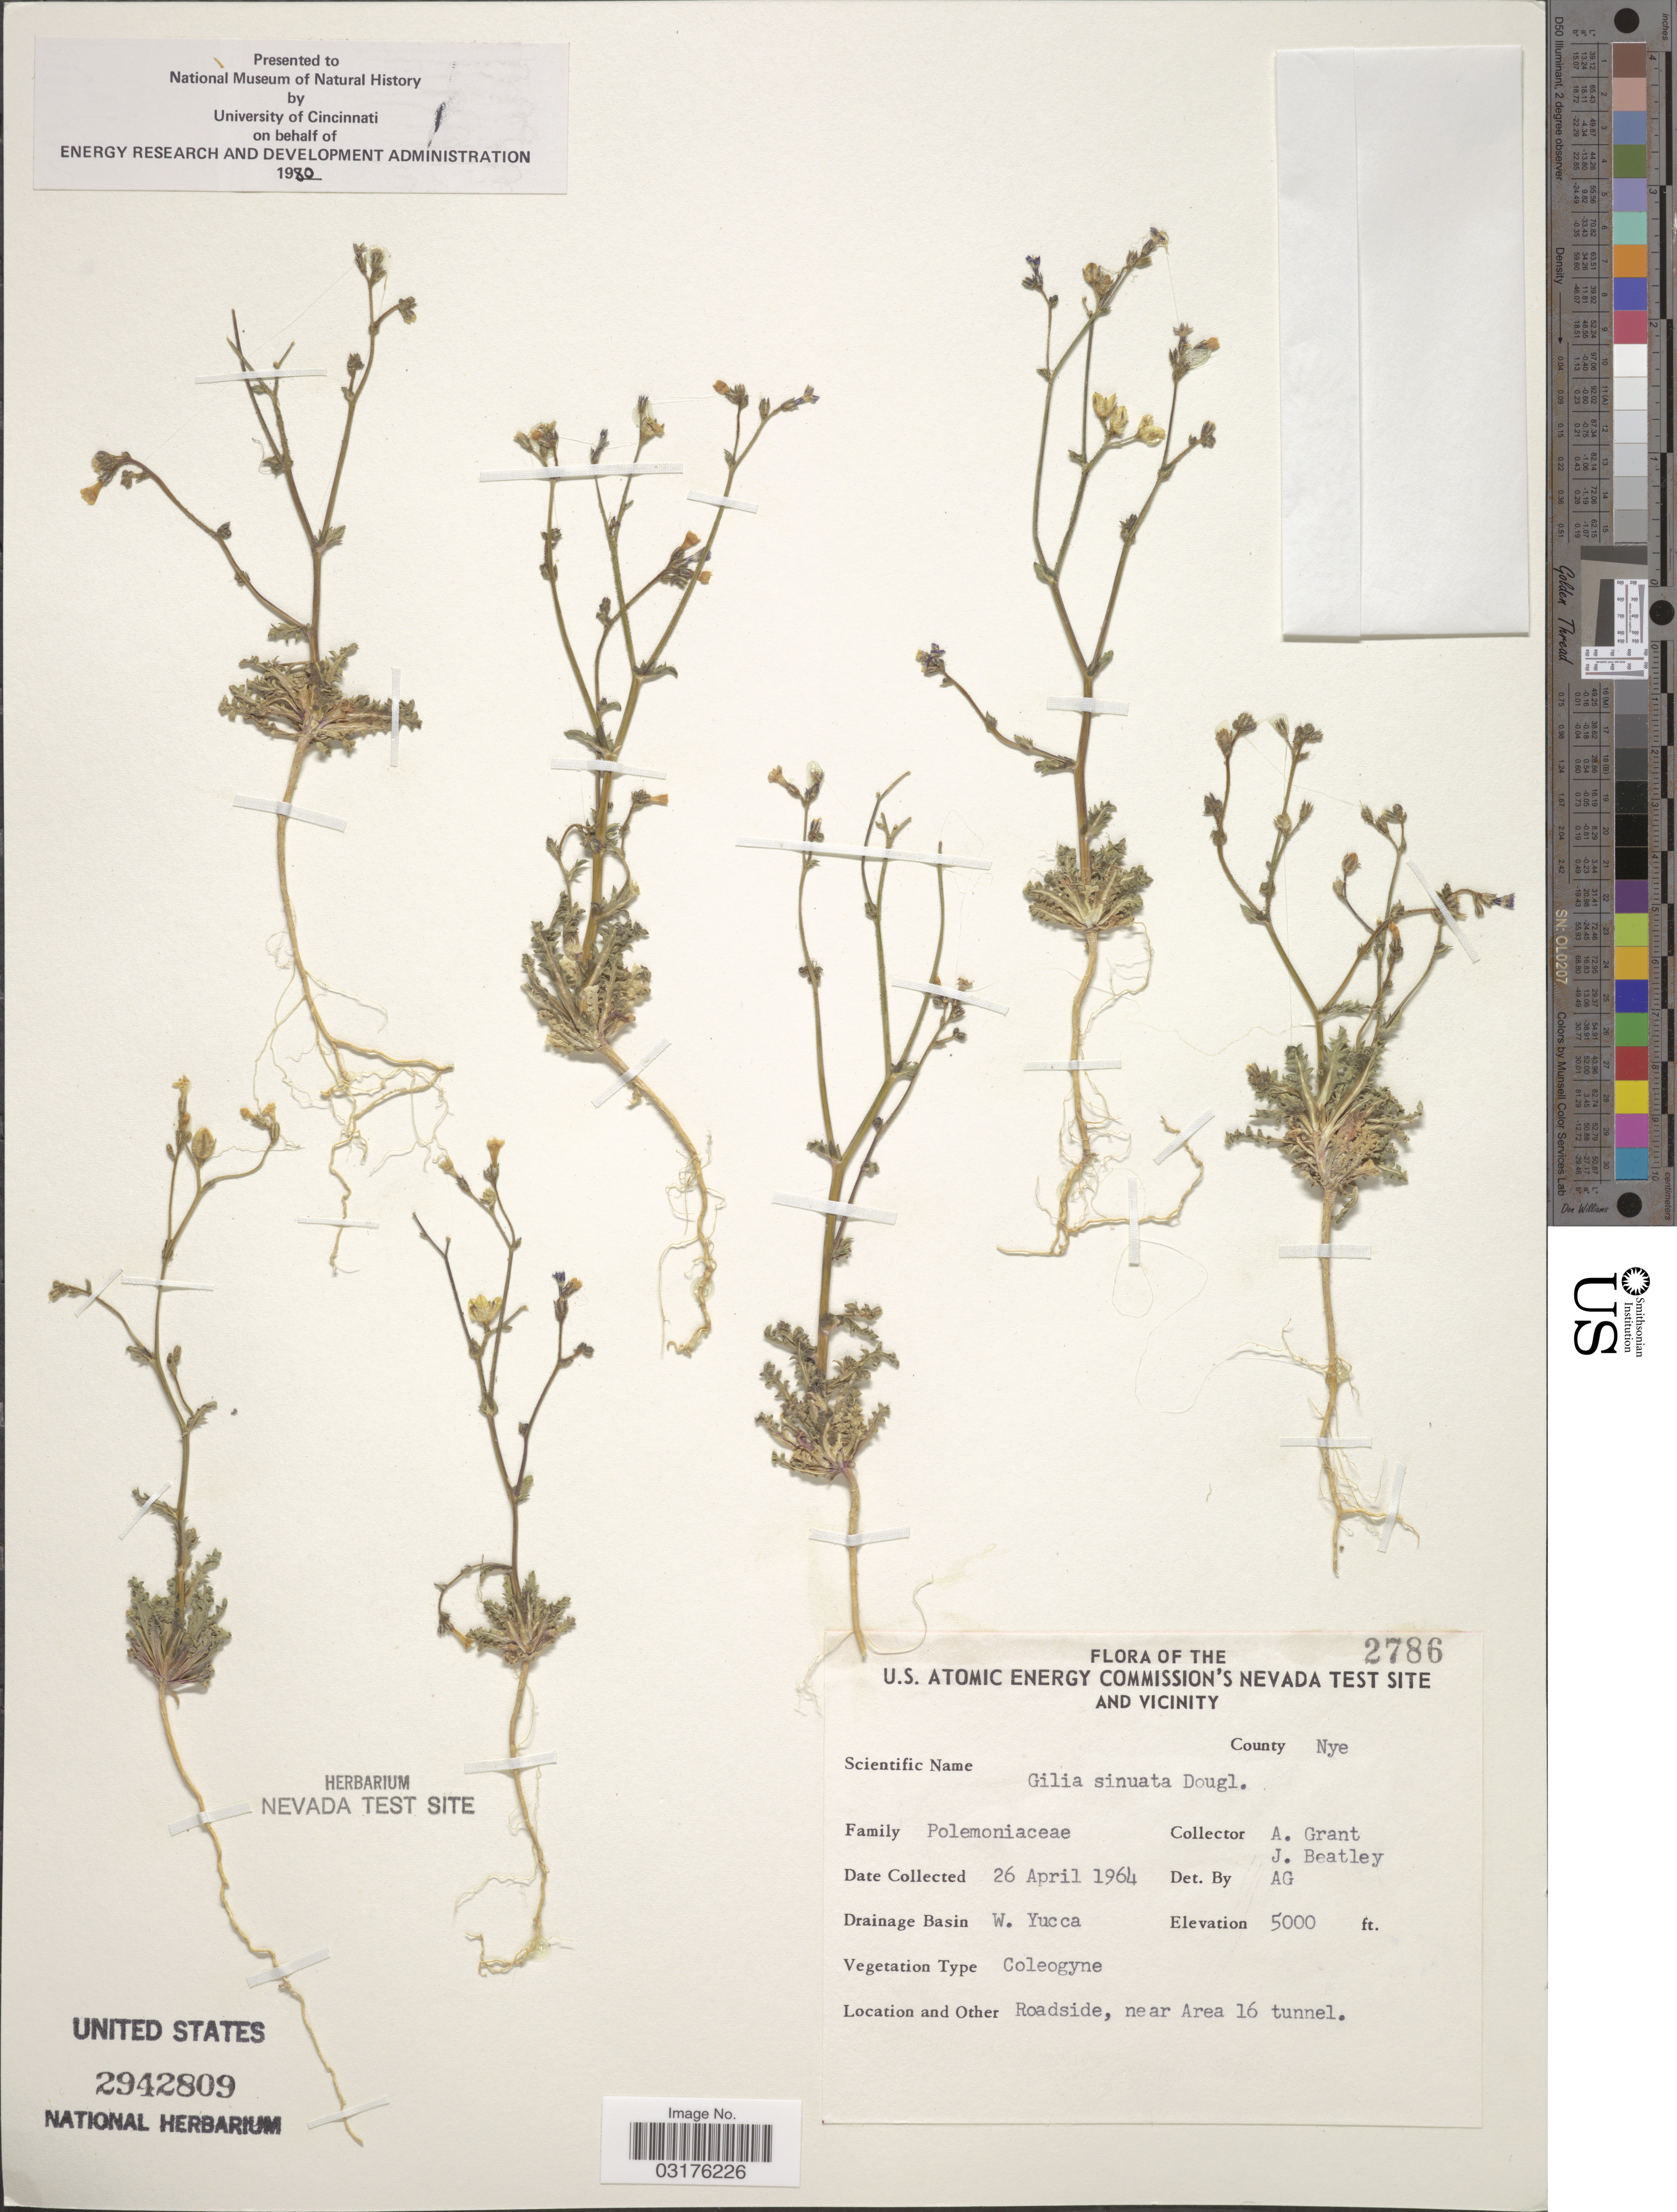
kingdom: Plantae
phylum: Tracheophyta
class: Magnoliopsida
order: Ericales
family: Polemoniaceae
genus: Gilia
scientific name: Gilia sinuata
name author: Douglas ex Benth.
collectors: A. Grant & J. C. Beatley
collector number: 2786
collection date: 1964-04-26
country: United States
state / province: Nevada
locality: The U.S. Atomic Energy Commission's Nevada Test Site And Vicinity, County Nye, Drainage Basin W. Yucca, Roadside, near Area 16 tunnel.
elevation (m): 1524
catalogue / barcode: US 2942809